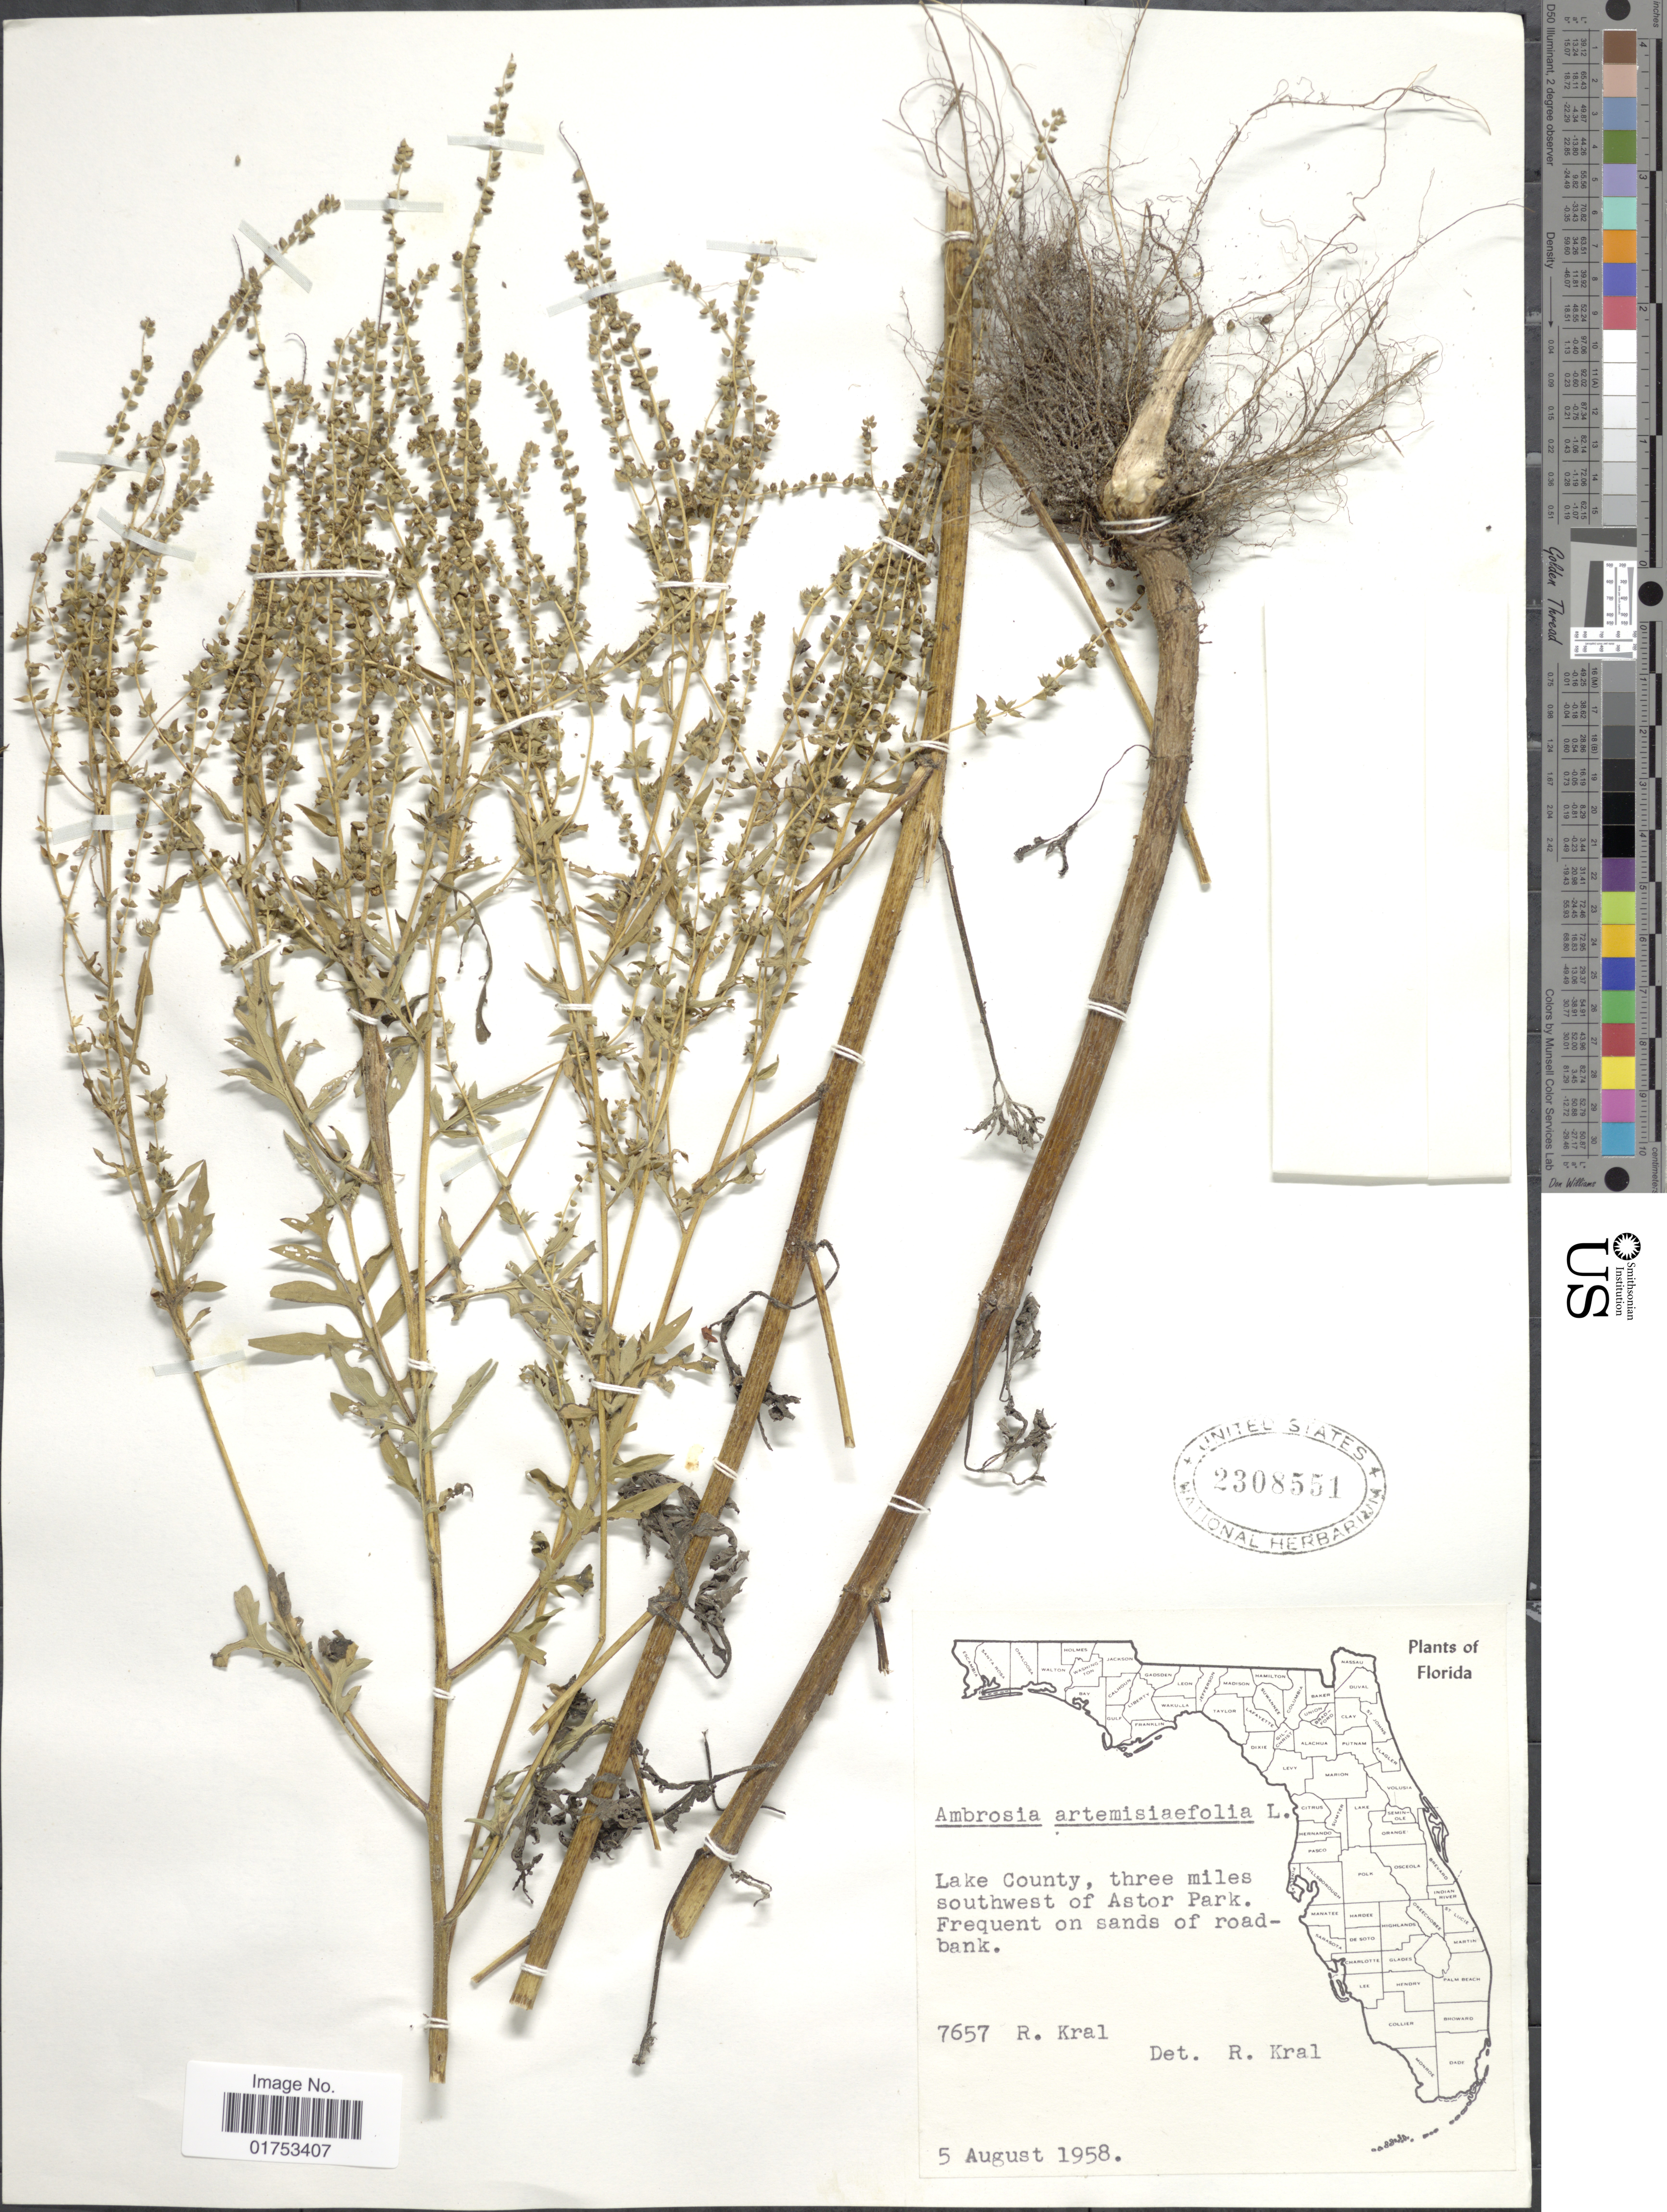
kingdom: Plantae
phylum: Tracheophyta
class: Magnoliopsida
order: Asterales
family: Asteraceae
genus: Ambrosia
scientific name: Ambrosia artemisiifolia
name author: L.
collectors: R. Kral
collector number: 7657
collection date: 1958-08-05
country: United States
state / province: Florida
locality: Lake County, three miles southwest of Astor Park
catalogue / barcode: US 2308551